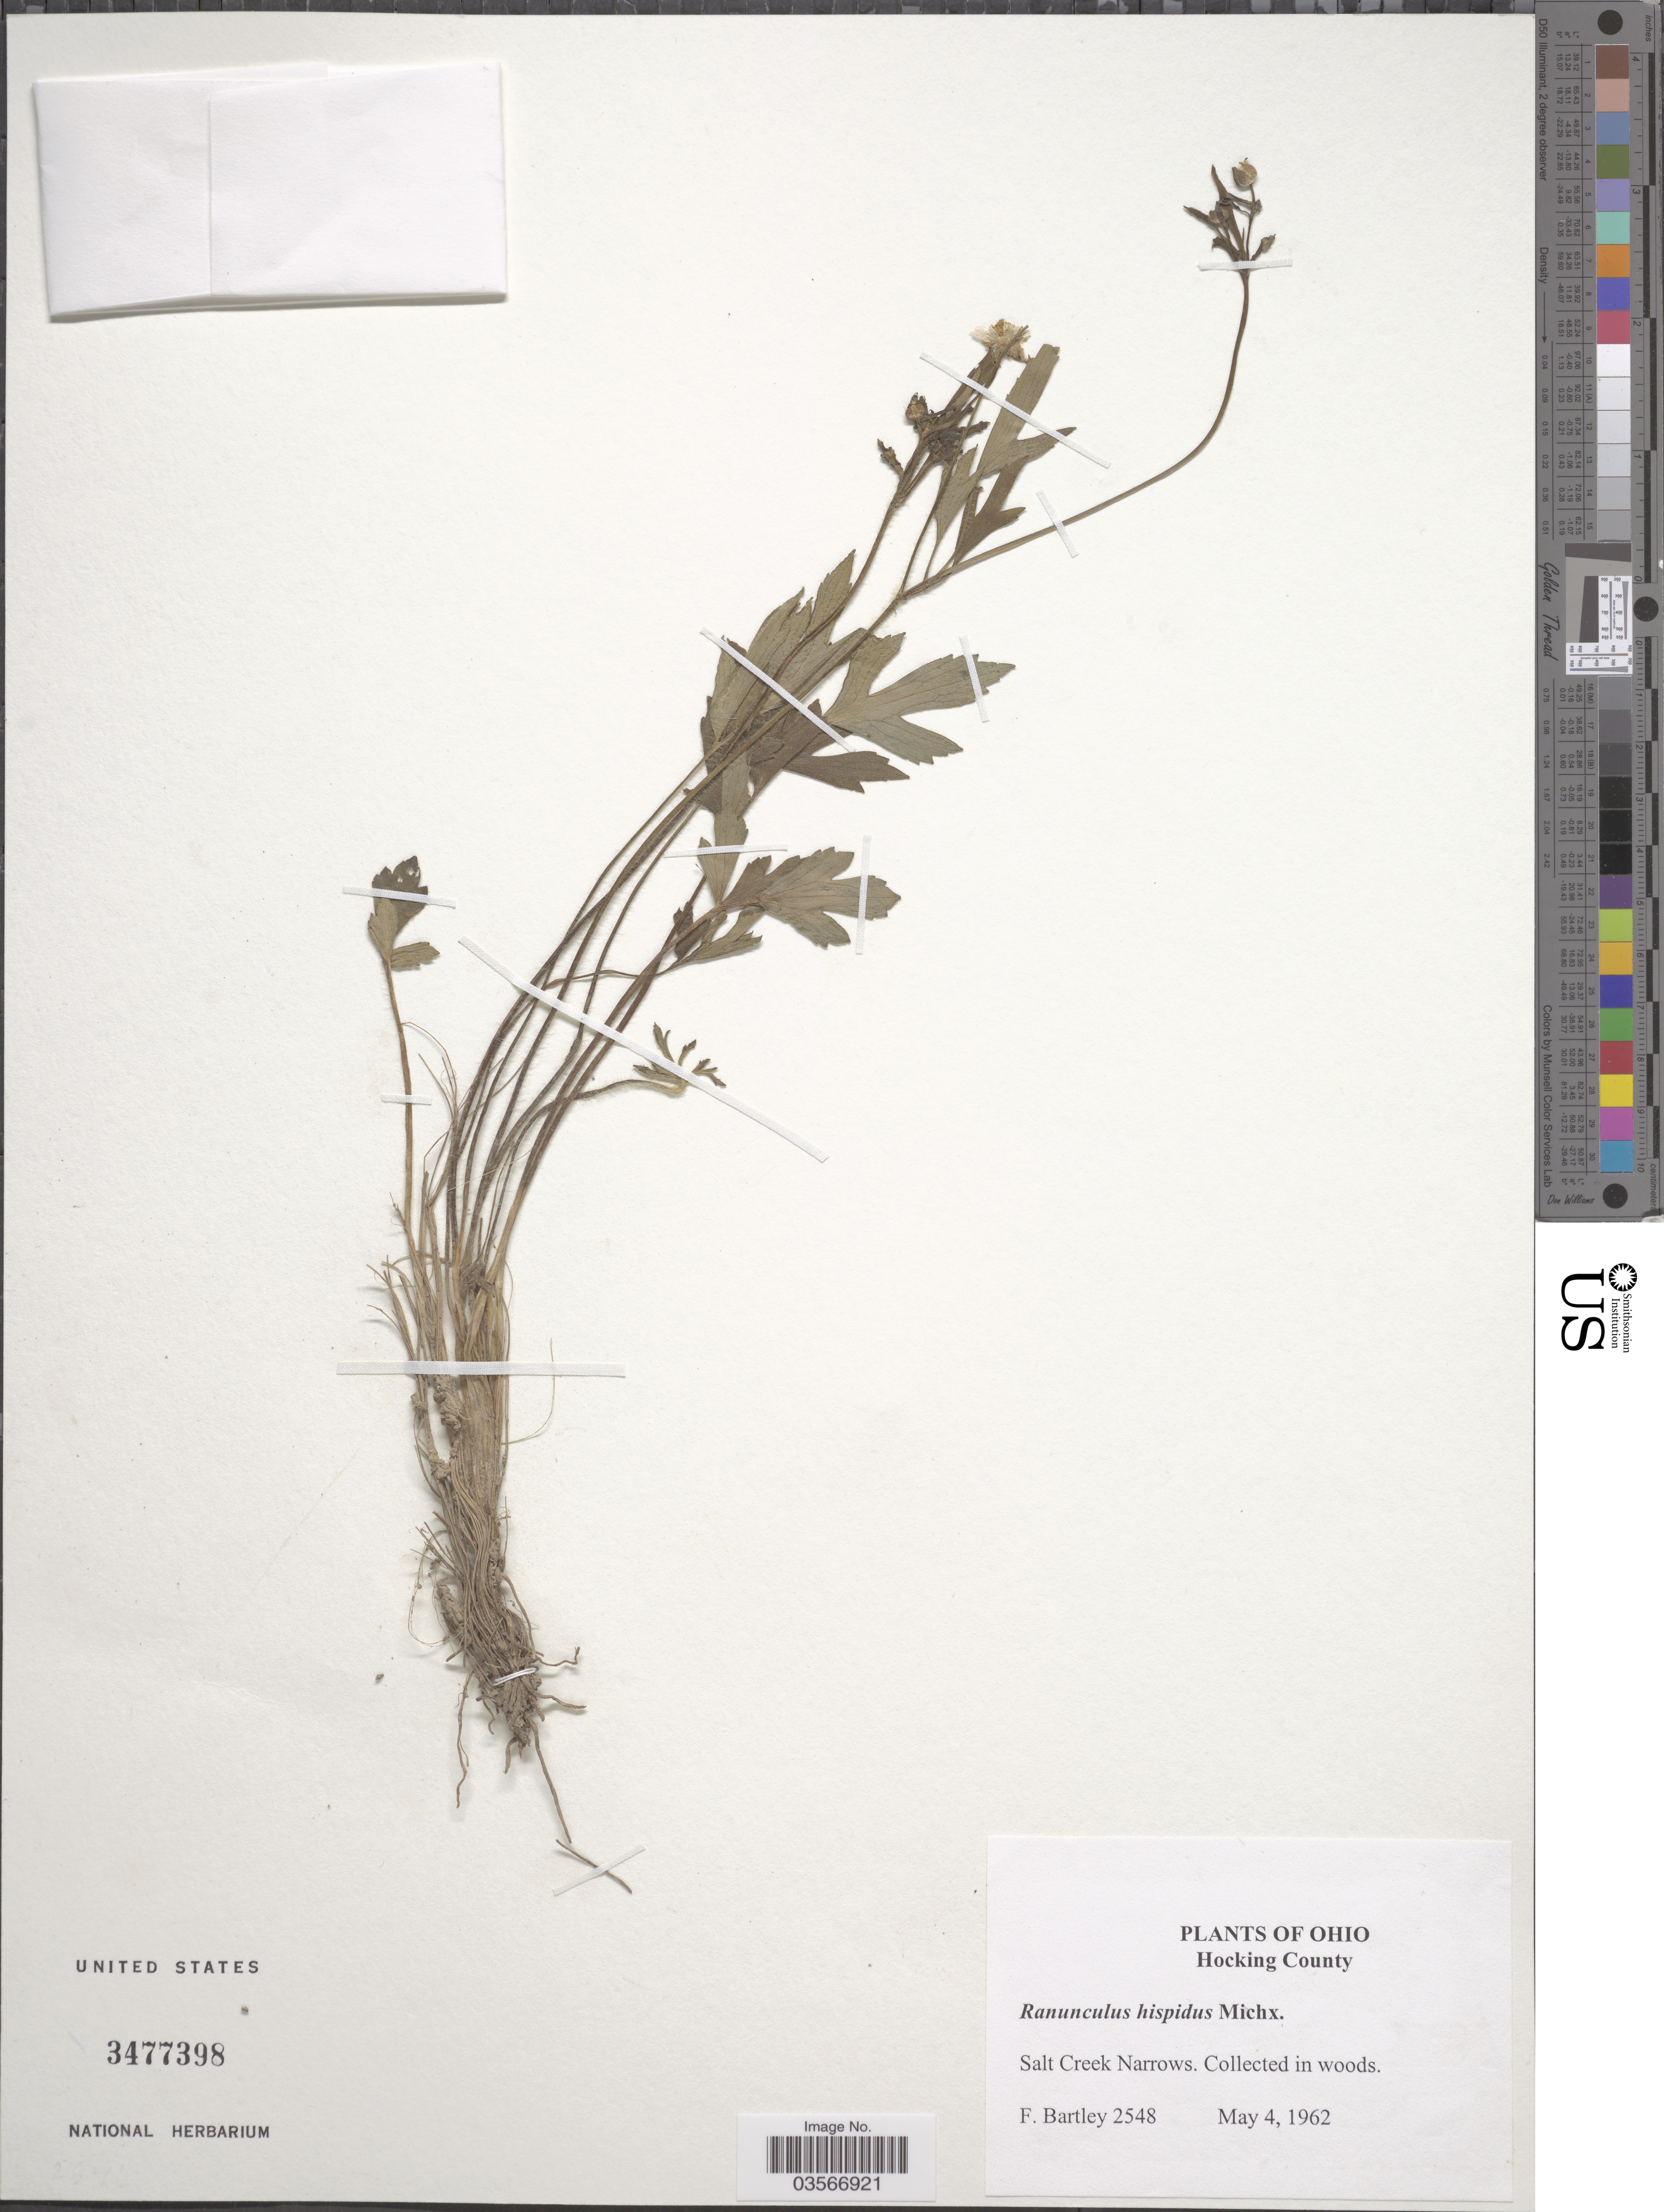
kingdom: Plantae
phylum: Tracheophyta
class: Magnoliopsida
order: Ranunculales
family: Ranunculaceae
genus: Ranunculus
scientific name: Ranunculus hispidus var. hispidus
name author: Michx.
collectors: F. Bartley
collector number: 2548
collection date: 1962-05-04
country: United States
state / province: Ohio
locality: Hocking County. Salt Creek Narrows.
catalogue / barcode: US 3477398